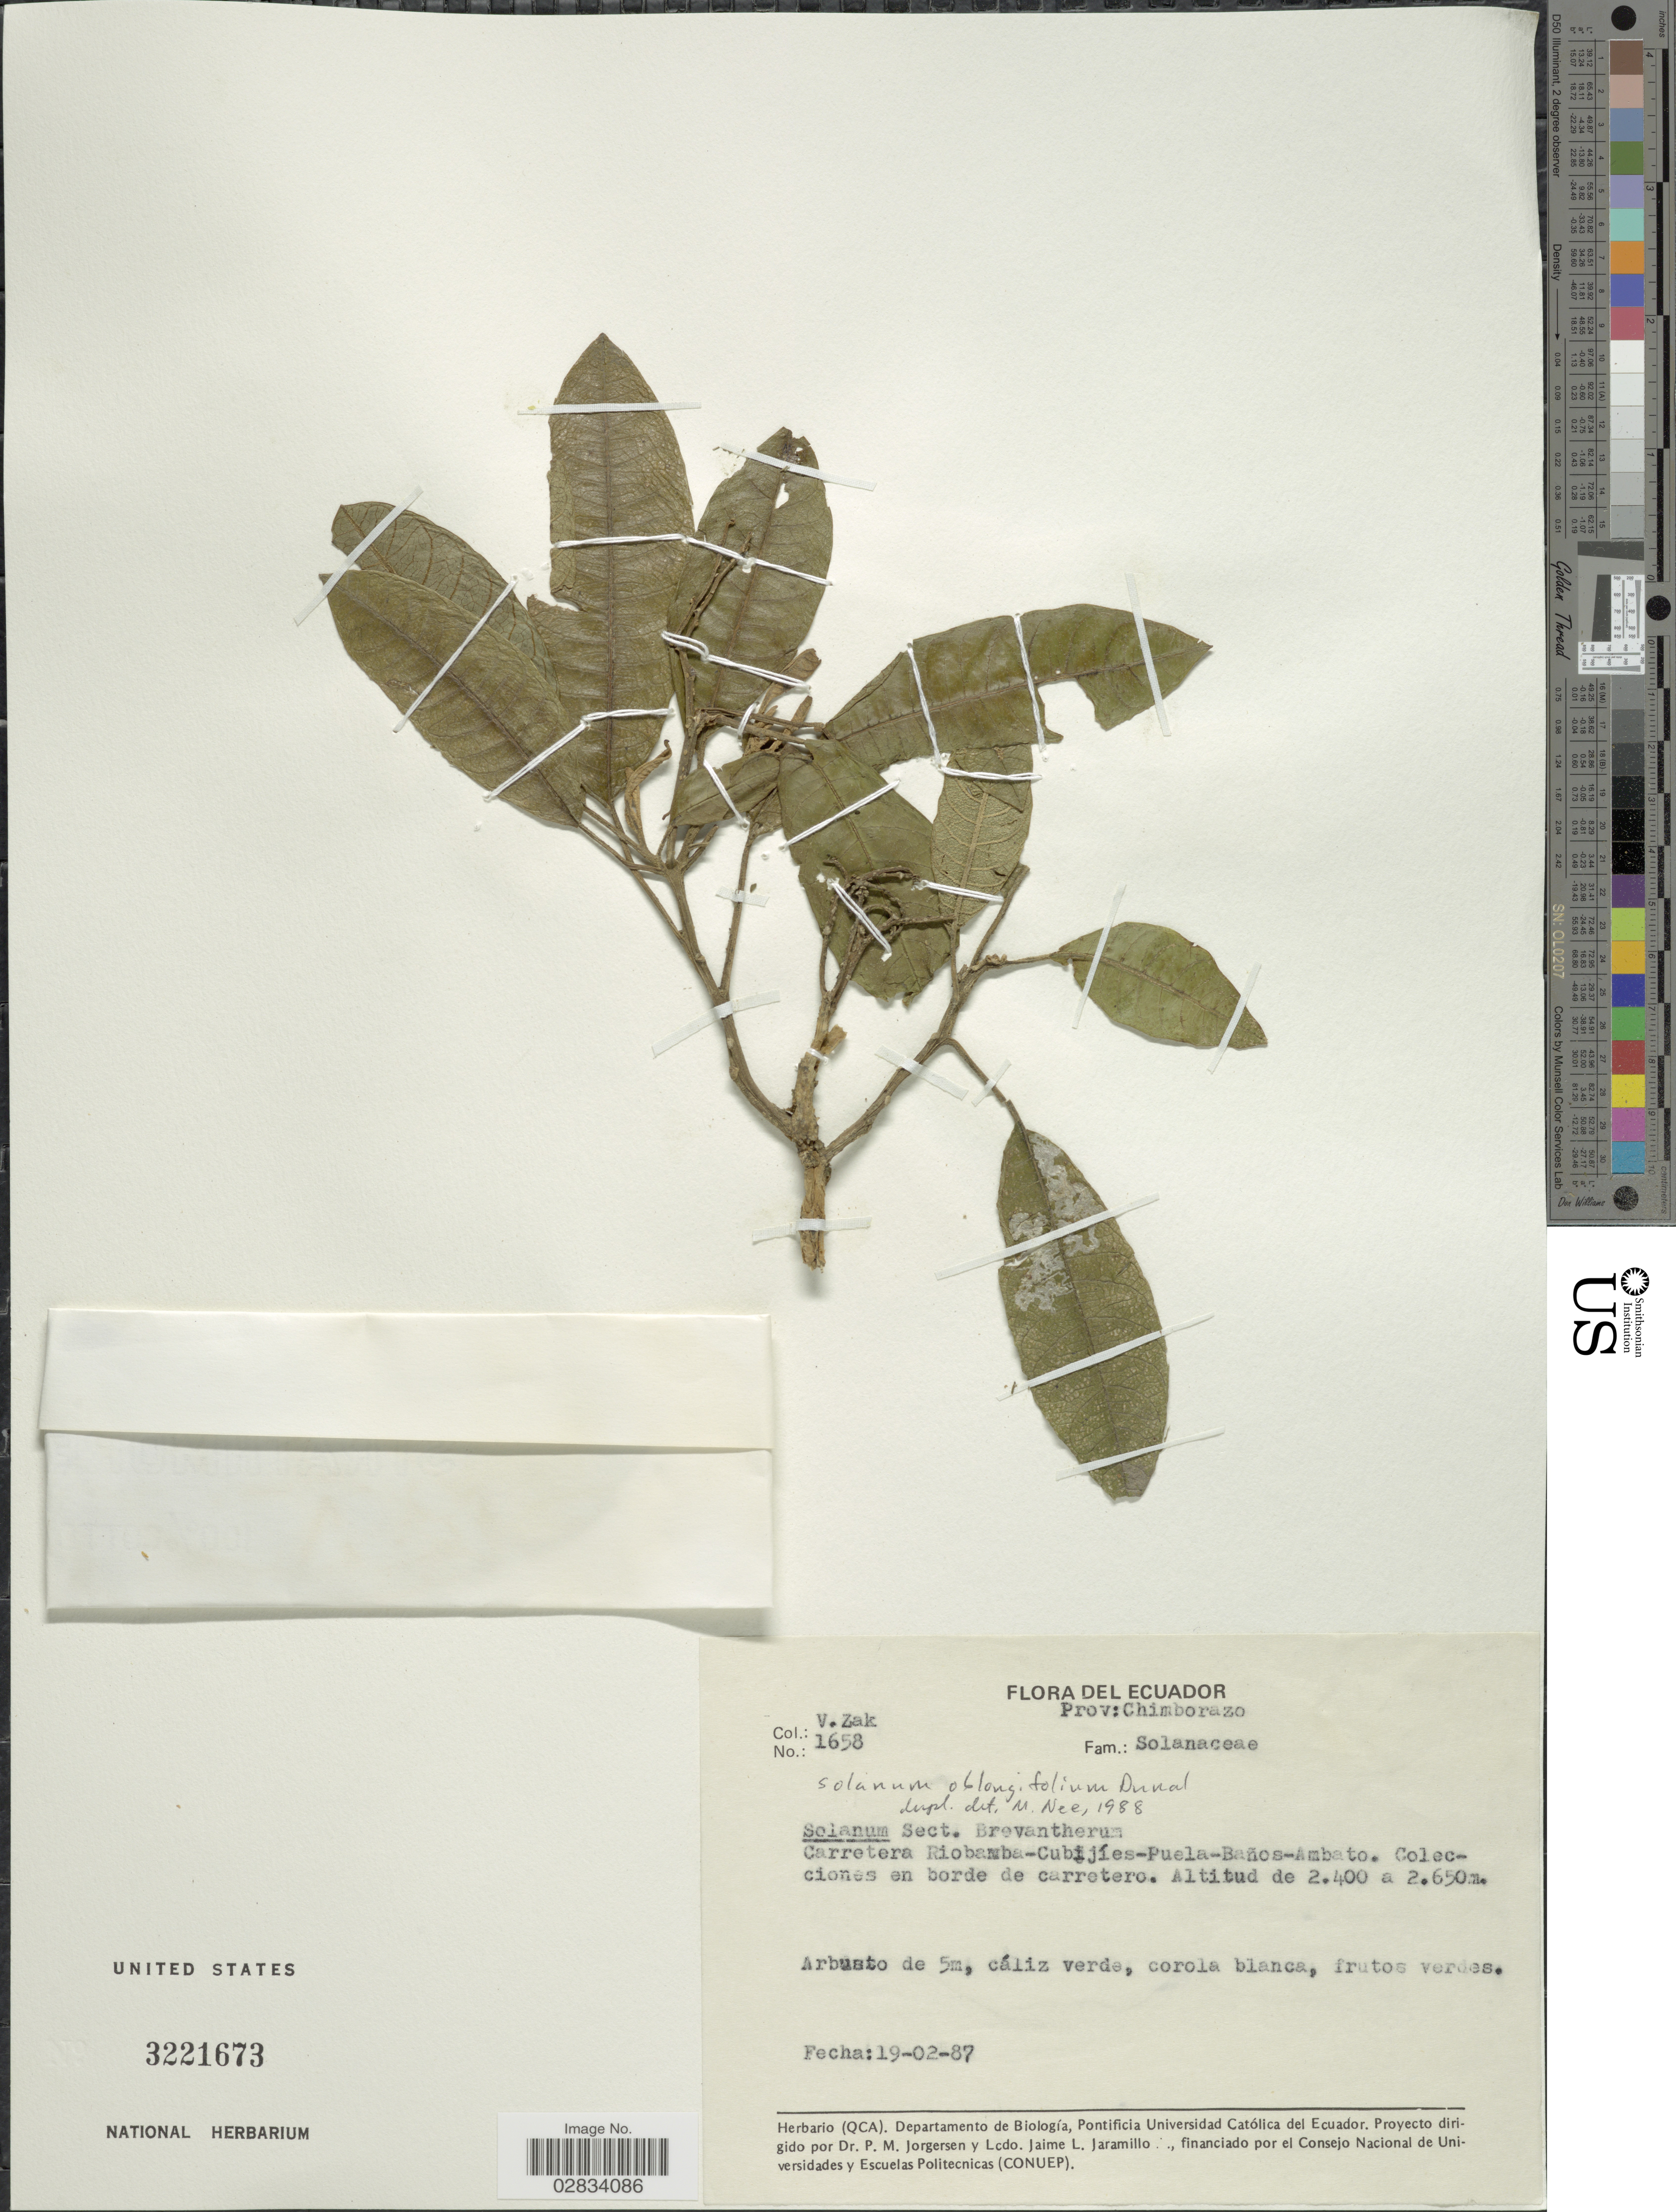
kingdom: Plantae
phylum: Tracheophyta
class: Magnoliopsida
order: Solanales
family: Solanaceae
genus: Solanum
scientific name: Solanum oblongifolium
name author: Duval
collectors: V. Zak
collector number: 1658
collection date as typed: Transcribed d/m/y: 19/2/87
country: Ecuador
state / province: Chimborazo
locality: Carretera Riobamba-Cubijíes-Puela-Baños-Ambato, en borde de carretero.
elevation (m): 2400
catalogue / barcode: US 3221673